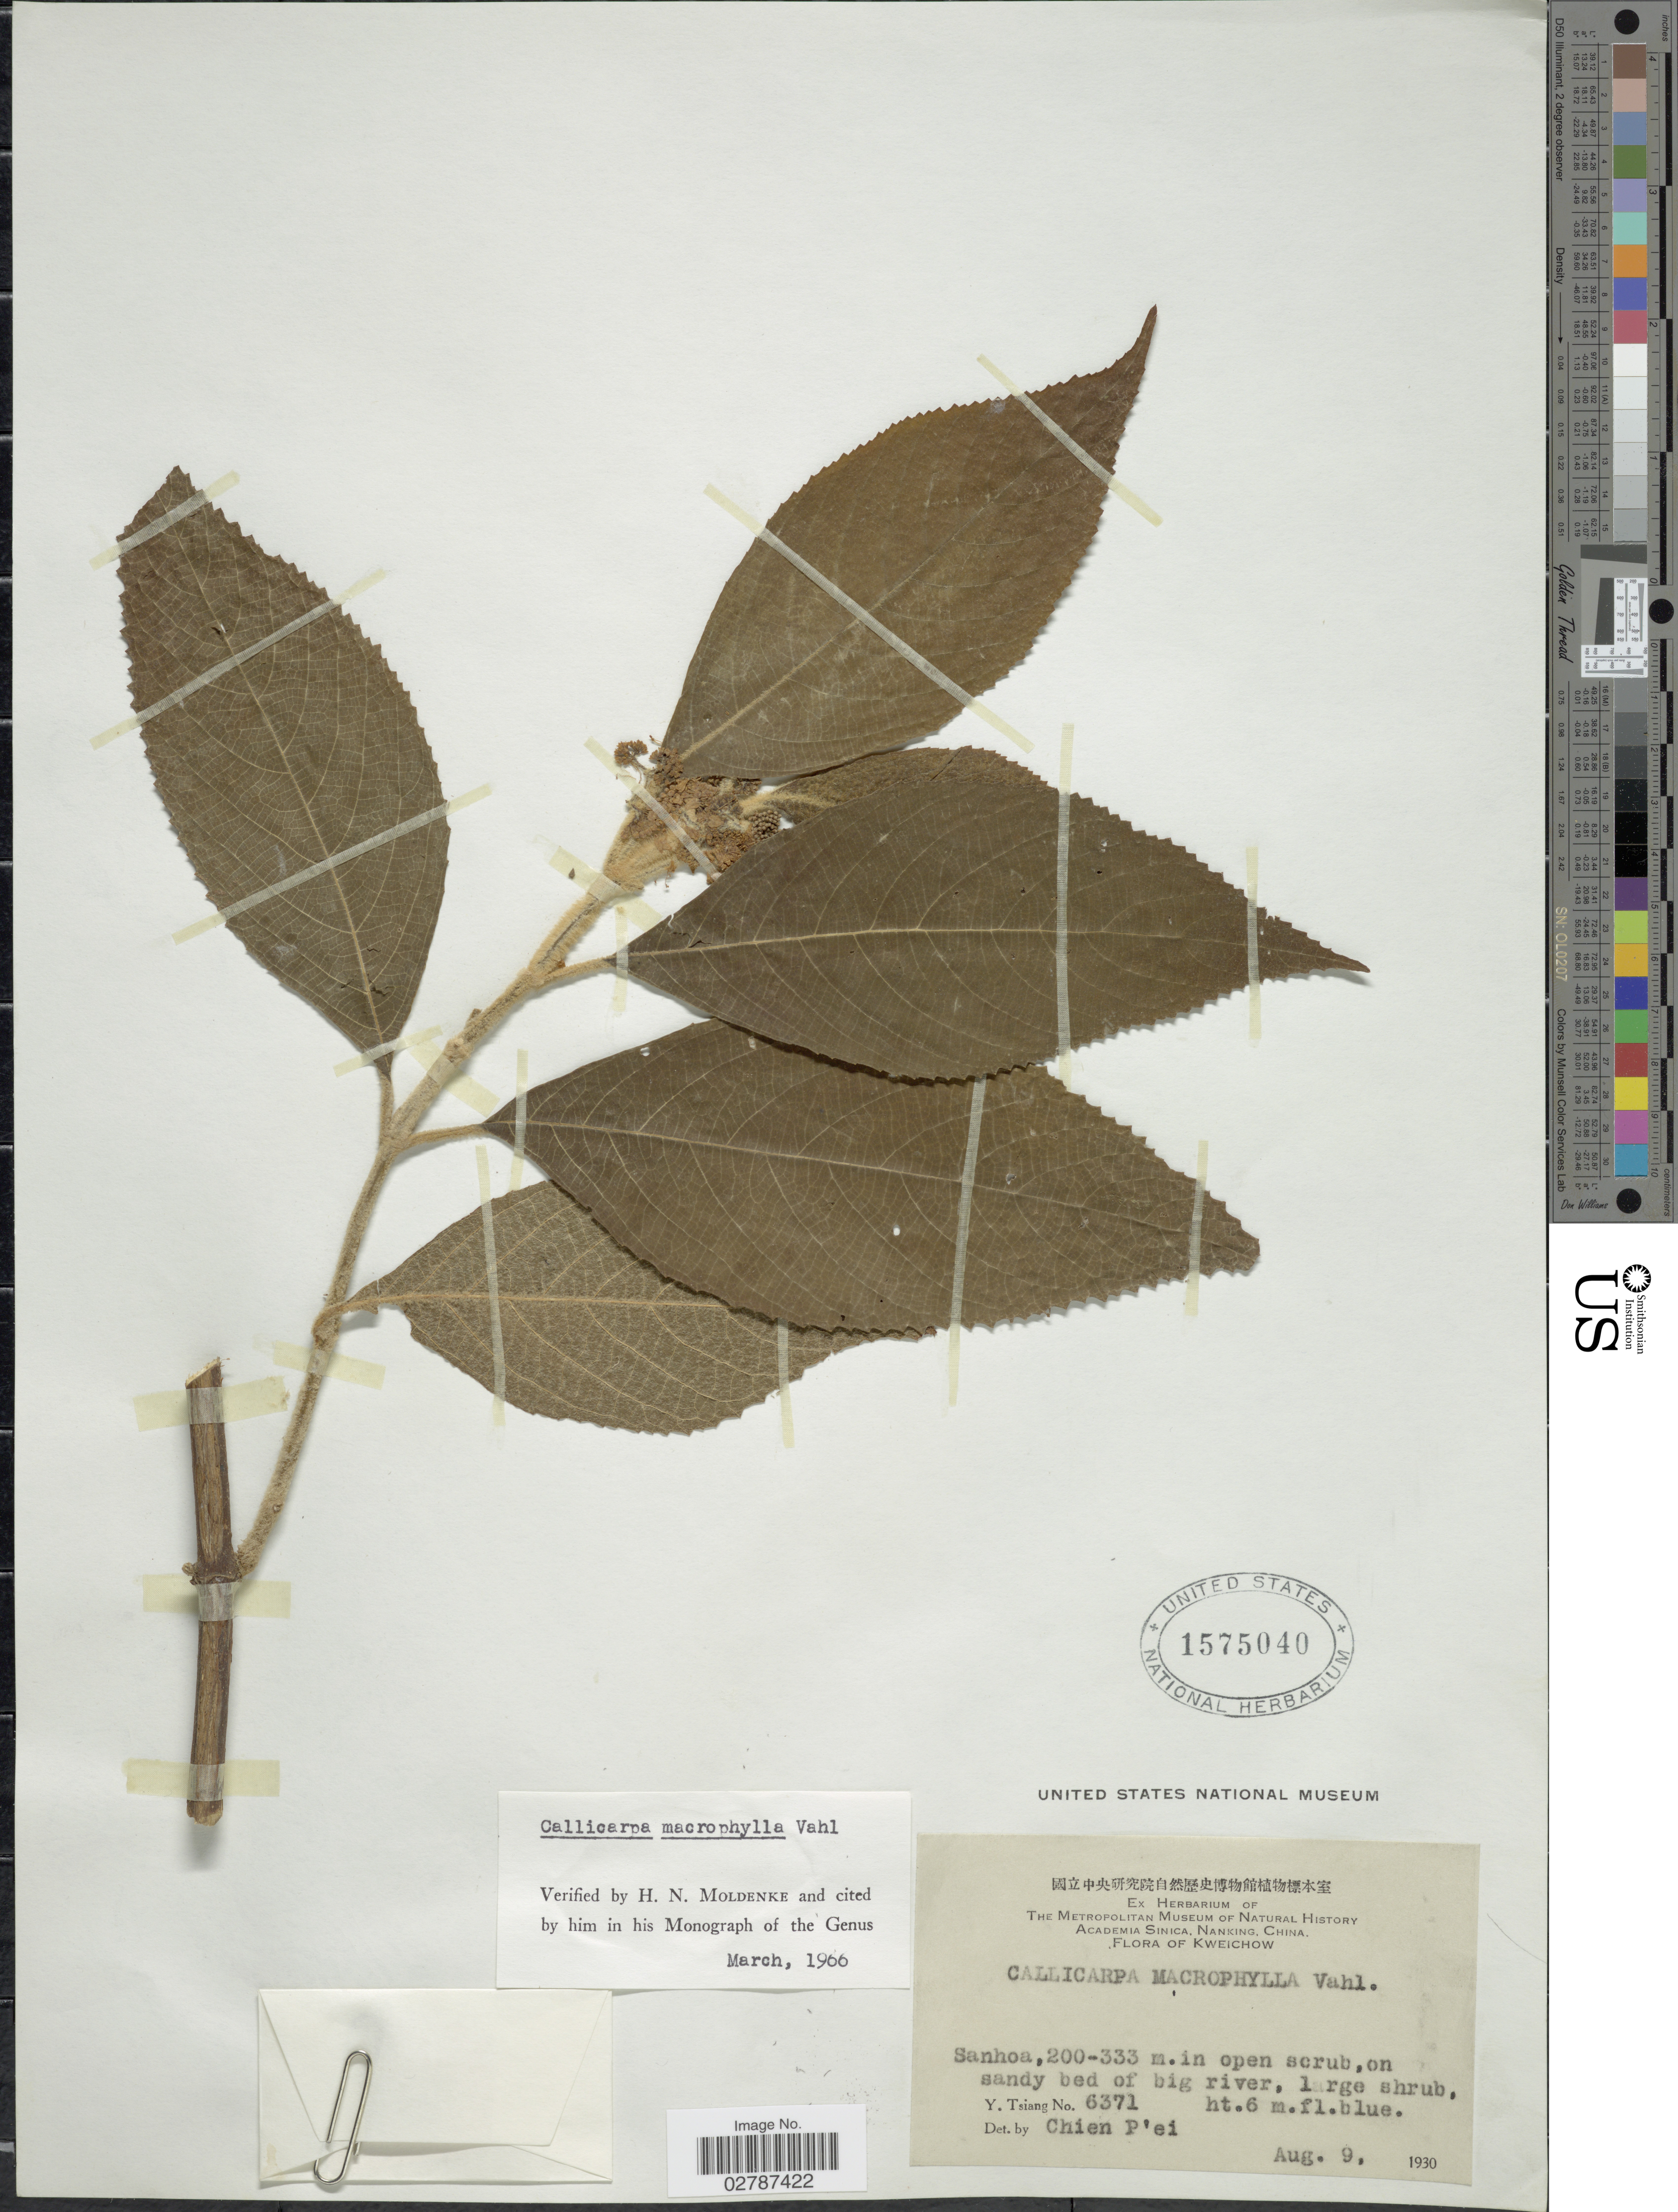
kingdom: Plantae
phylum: Tracheophyta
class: Magnoliopsida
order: Lamiales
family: Lamiaceae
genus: Callicarpa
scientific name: Callicarpa macrophylla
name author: Vahl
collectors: Y. Tsiang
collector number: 6371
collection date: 1930-08-09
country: China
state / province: Guizhou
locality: Kweichow, Sanhoa.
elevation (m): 200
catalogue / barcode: US 1575040